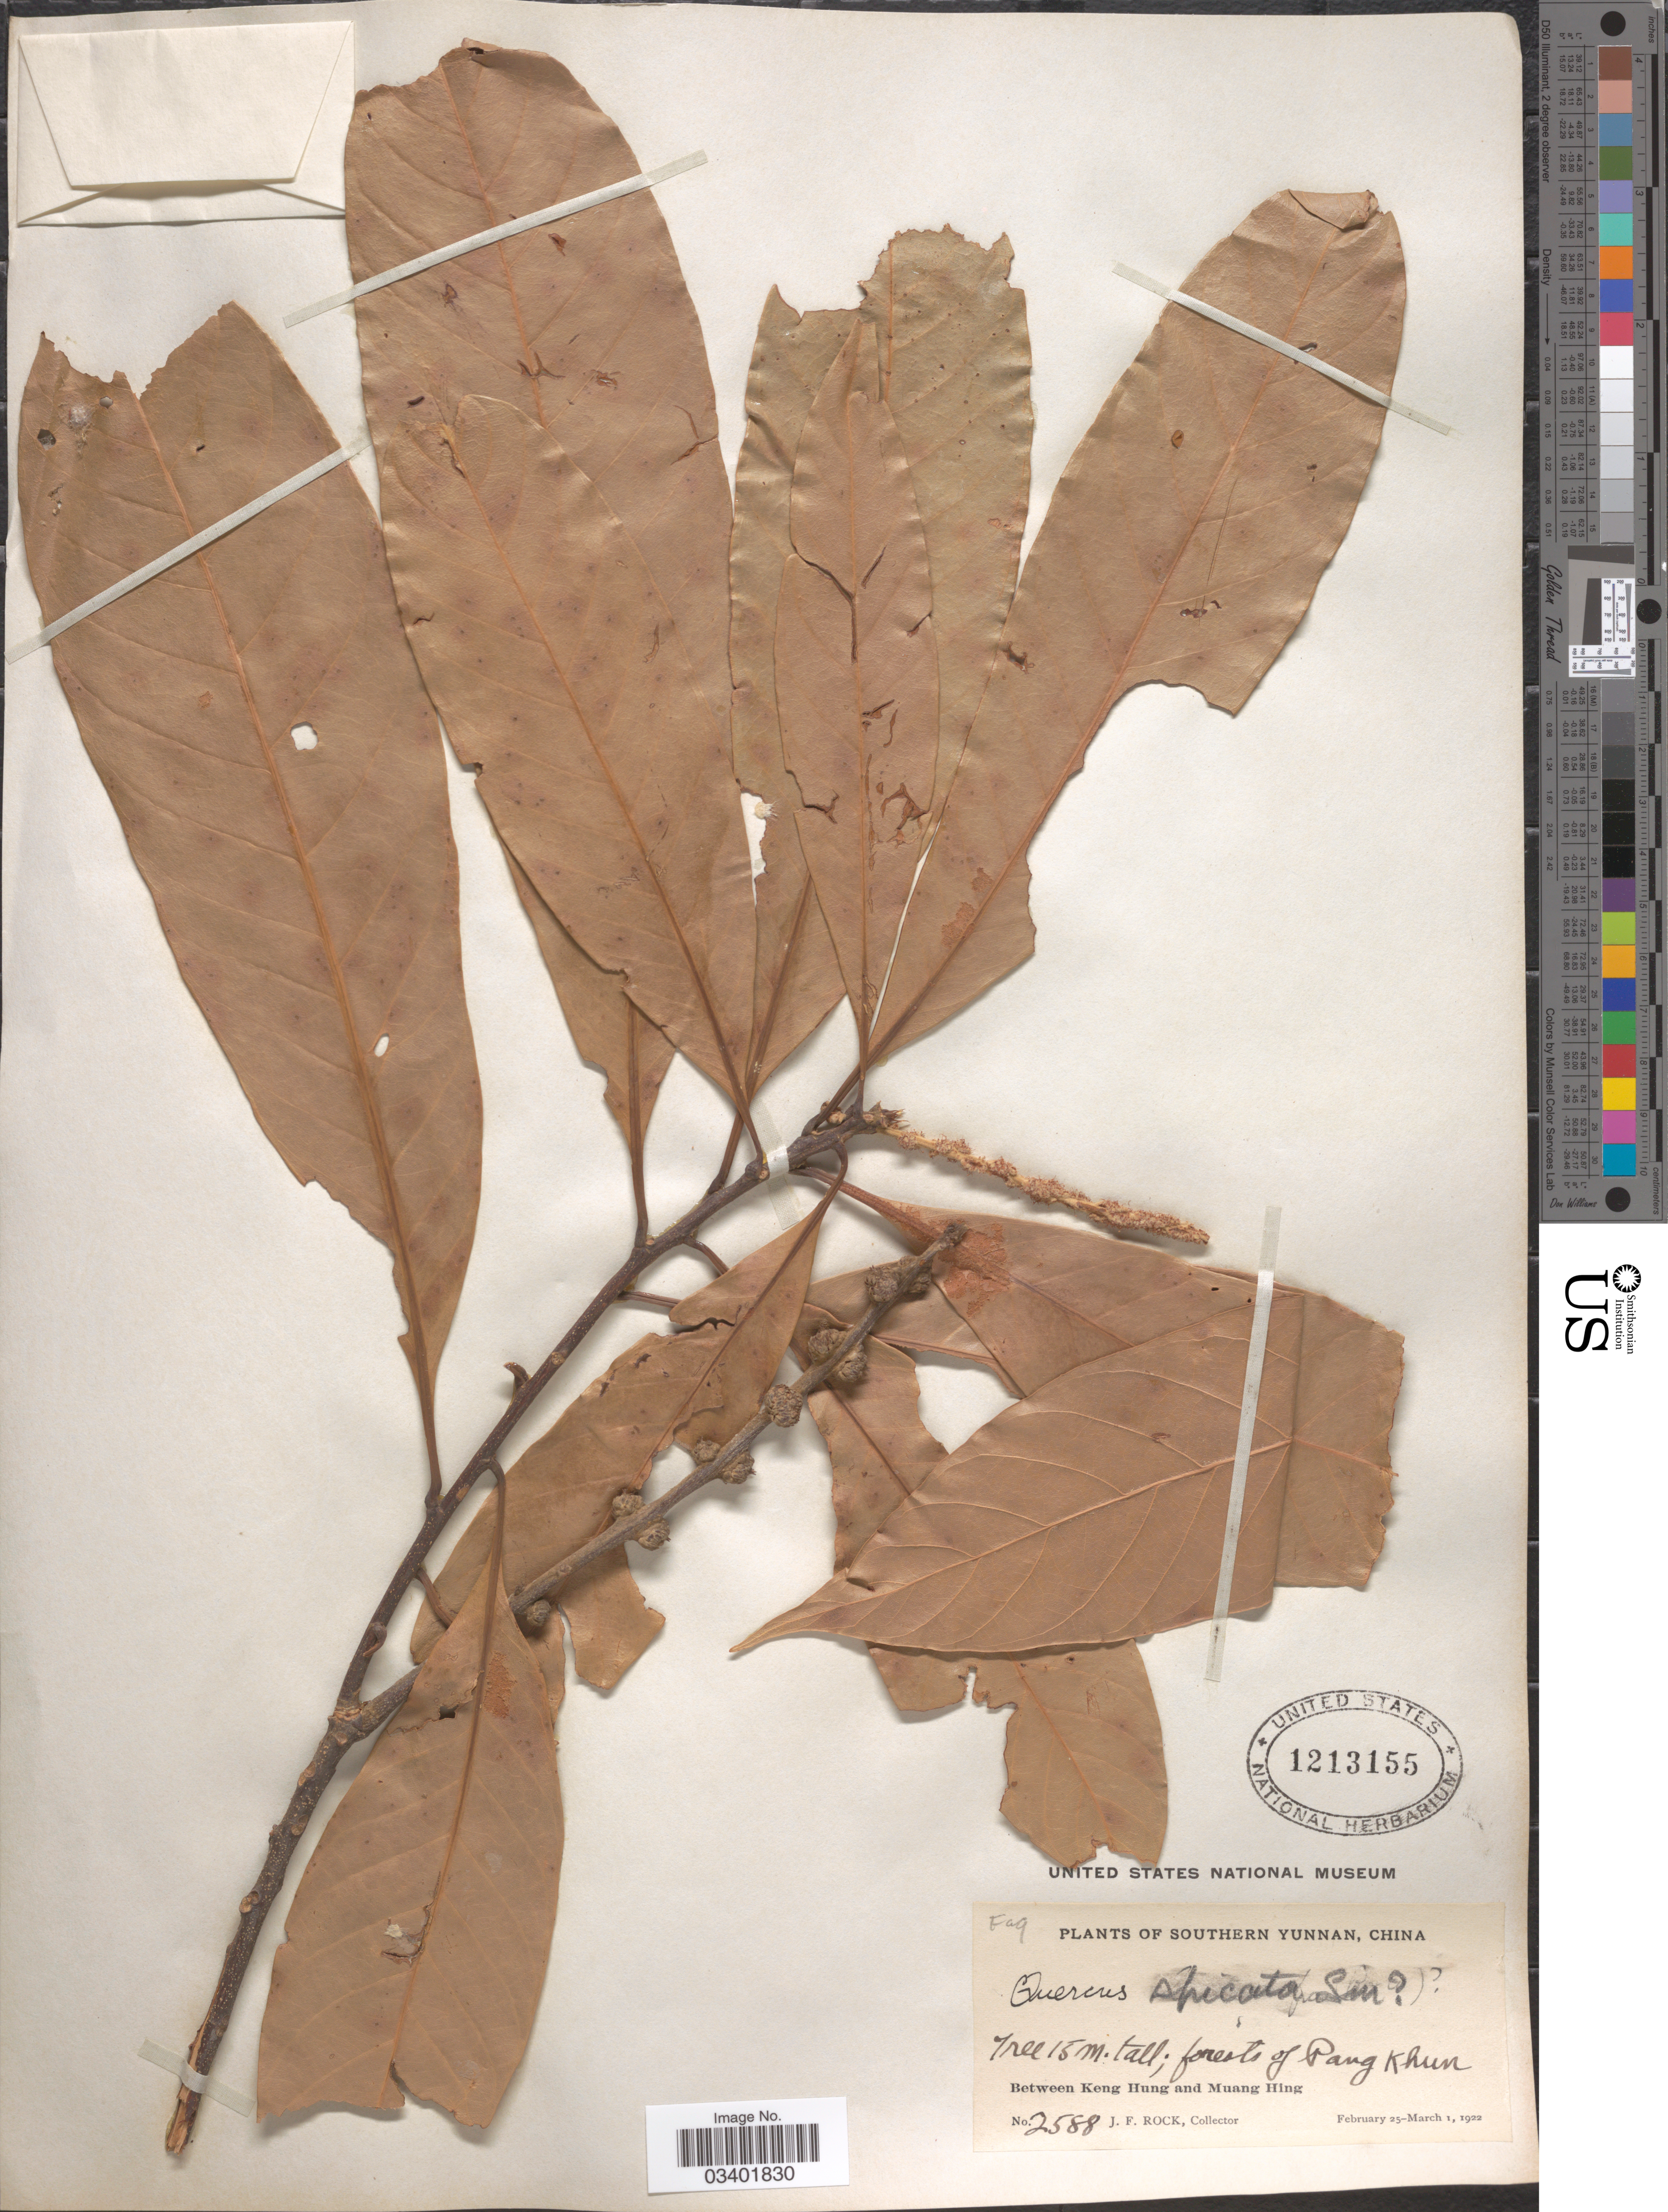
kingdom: Plantae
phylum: Tracheophyta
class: Magnoliopsida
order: Fagales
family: Fagaceae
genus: Lithocarpus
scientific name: Lithocarpus elegans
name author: (Blume) Hatus. ex Soepadmo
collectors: J. Rock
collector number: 2588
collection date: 1922-02-25/1922-03-01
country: China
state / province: Yunnan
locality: Southern Yunnan, forests of Pang Khun. Between Keng Hung and Muang Hing.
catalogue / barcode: US 1213155